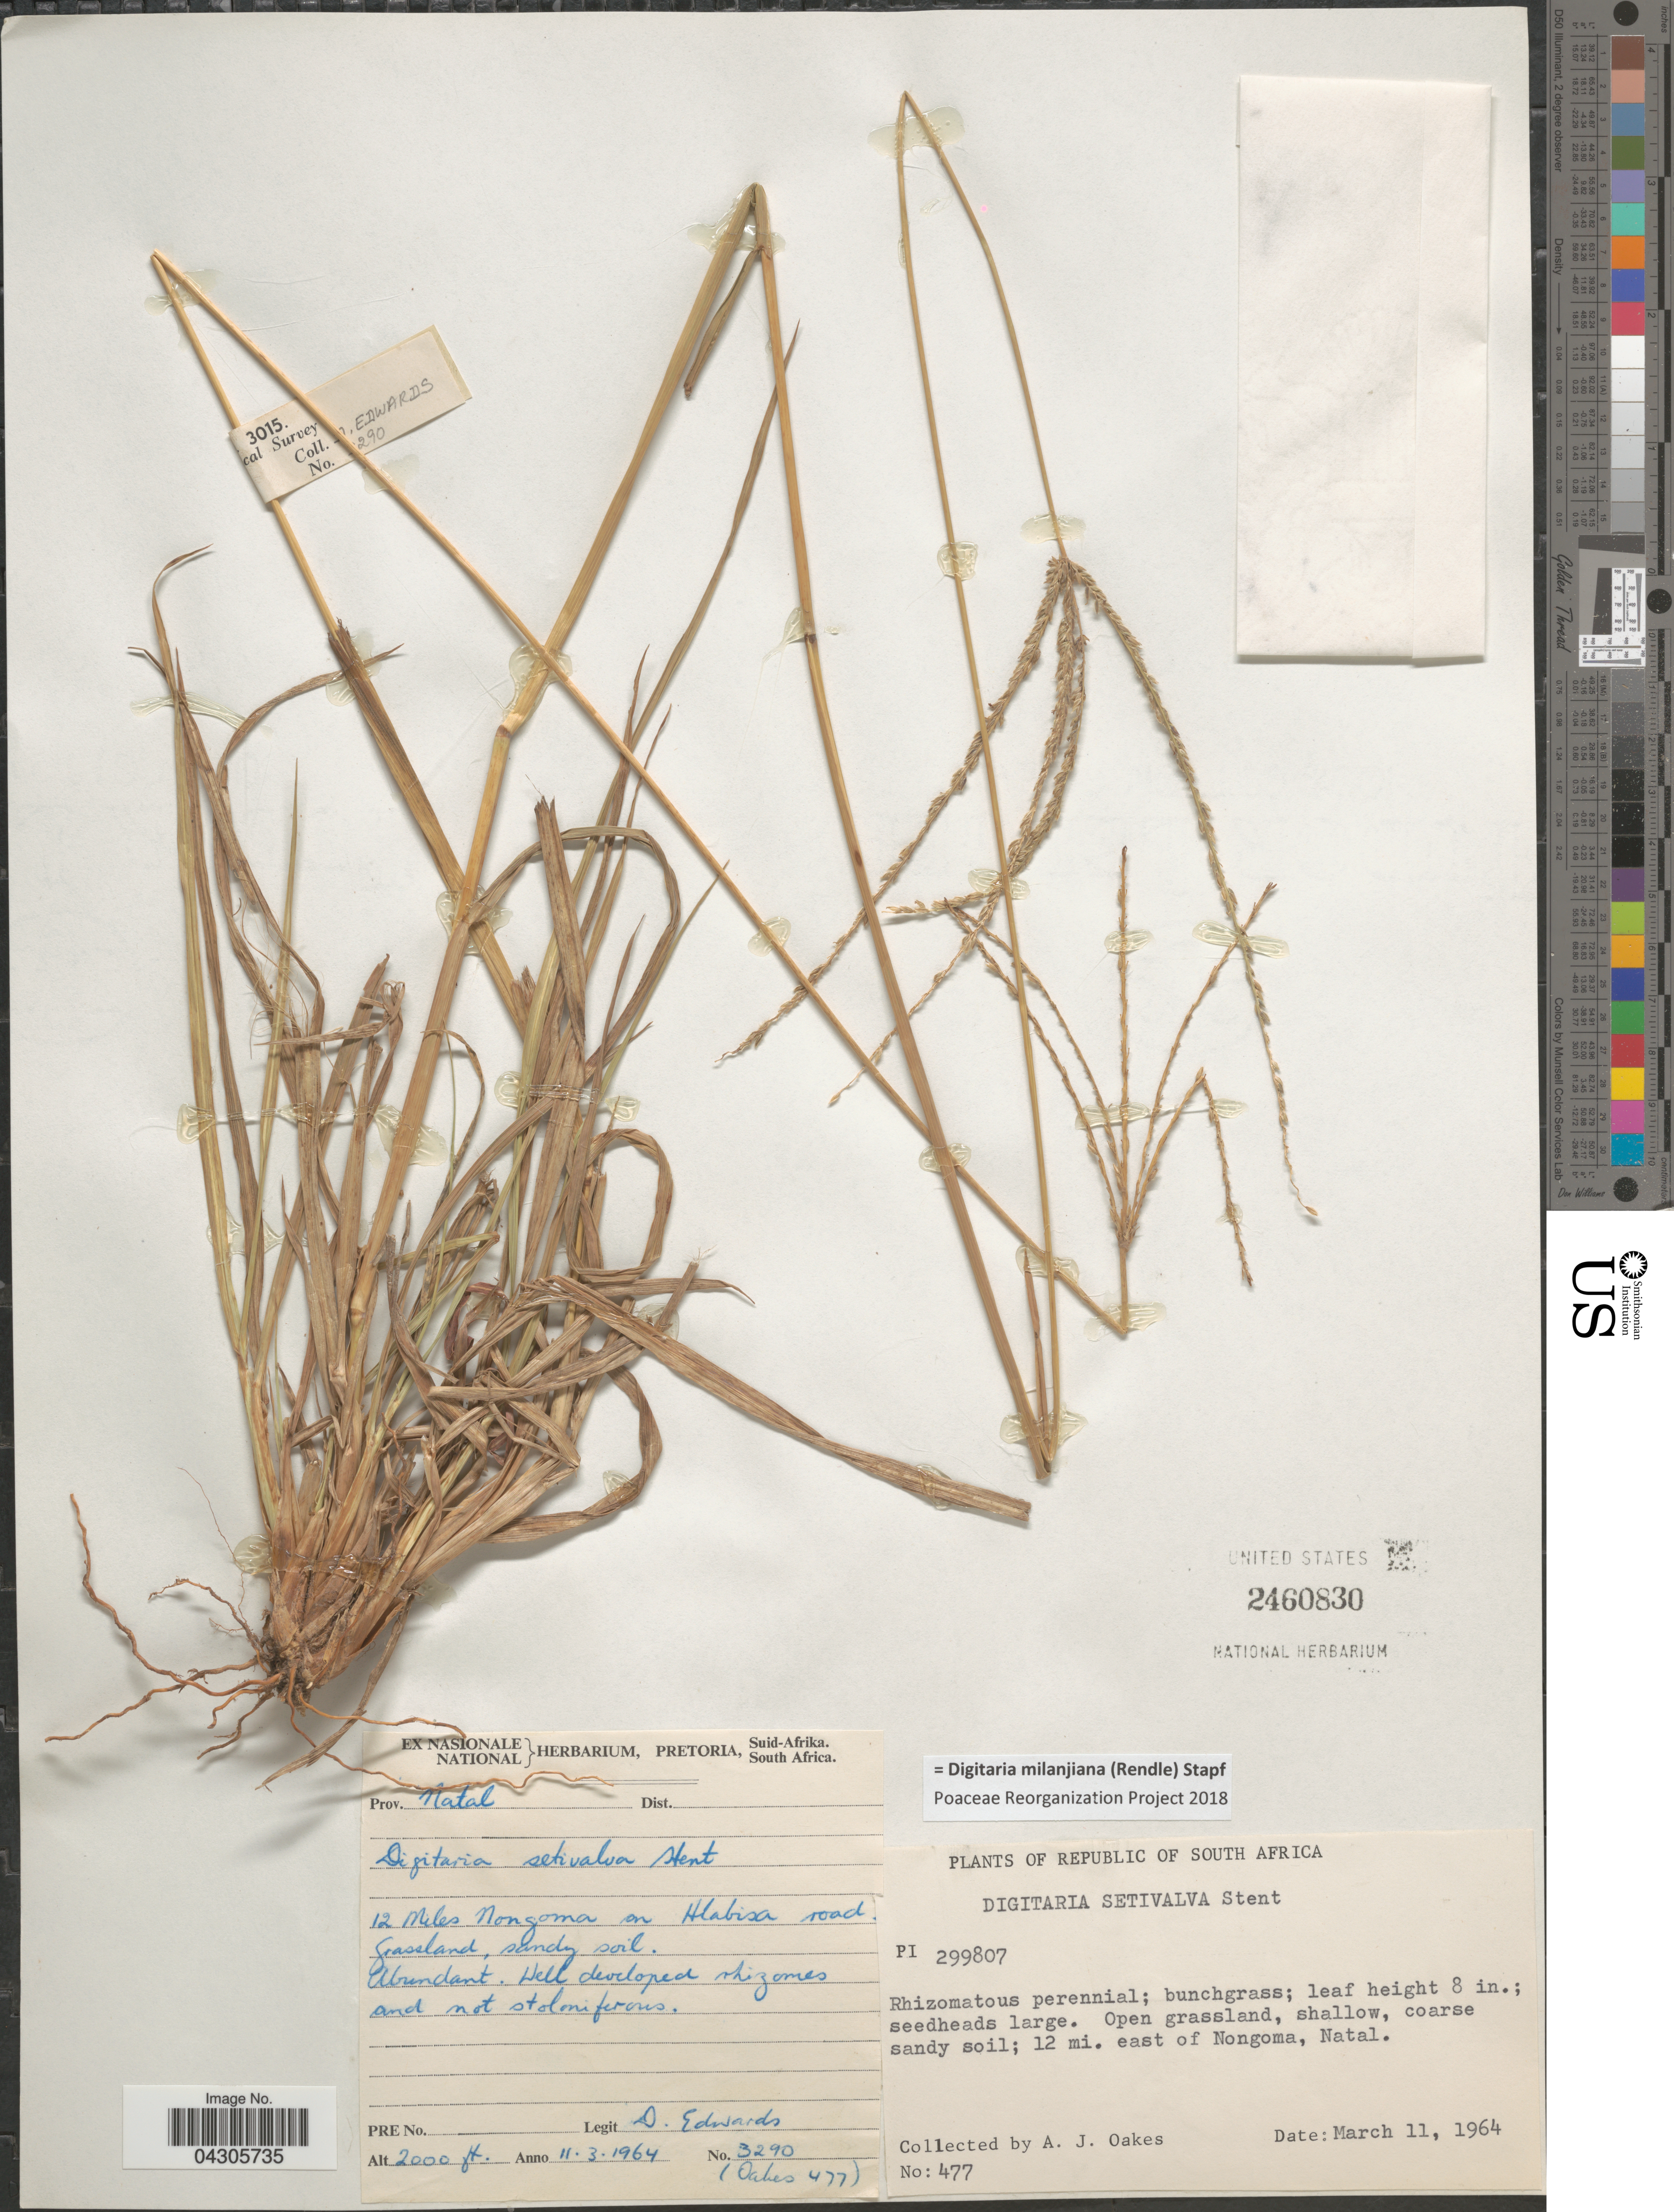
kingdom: Plantae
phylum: Tracheophyta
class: Liliopsida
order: Poales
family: Poaceae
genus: Digitaria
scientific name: Digitaria milanjiana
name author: (Rendle) Stapf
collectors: A. Oakes & D. Edwards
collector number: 477/3290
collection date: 1964-03-11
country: South Africa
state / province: KwaZulu-Natal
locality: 12 Miles east of Nongoma on Hlabisa road.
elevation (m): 610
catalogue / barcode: US 2460830